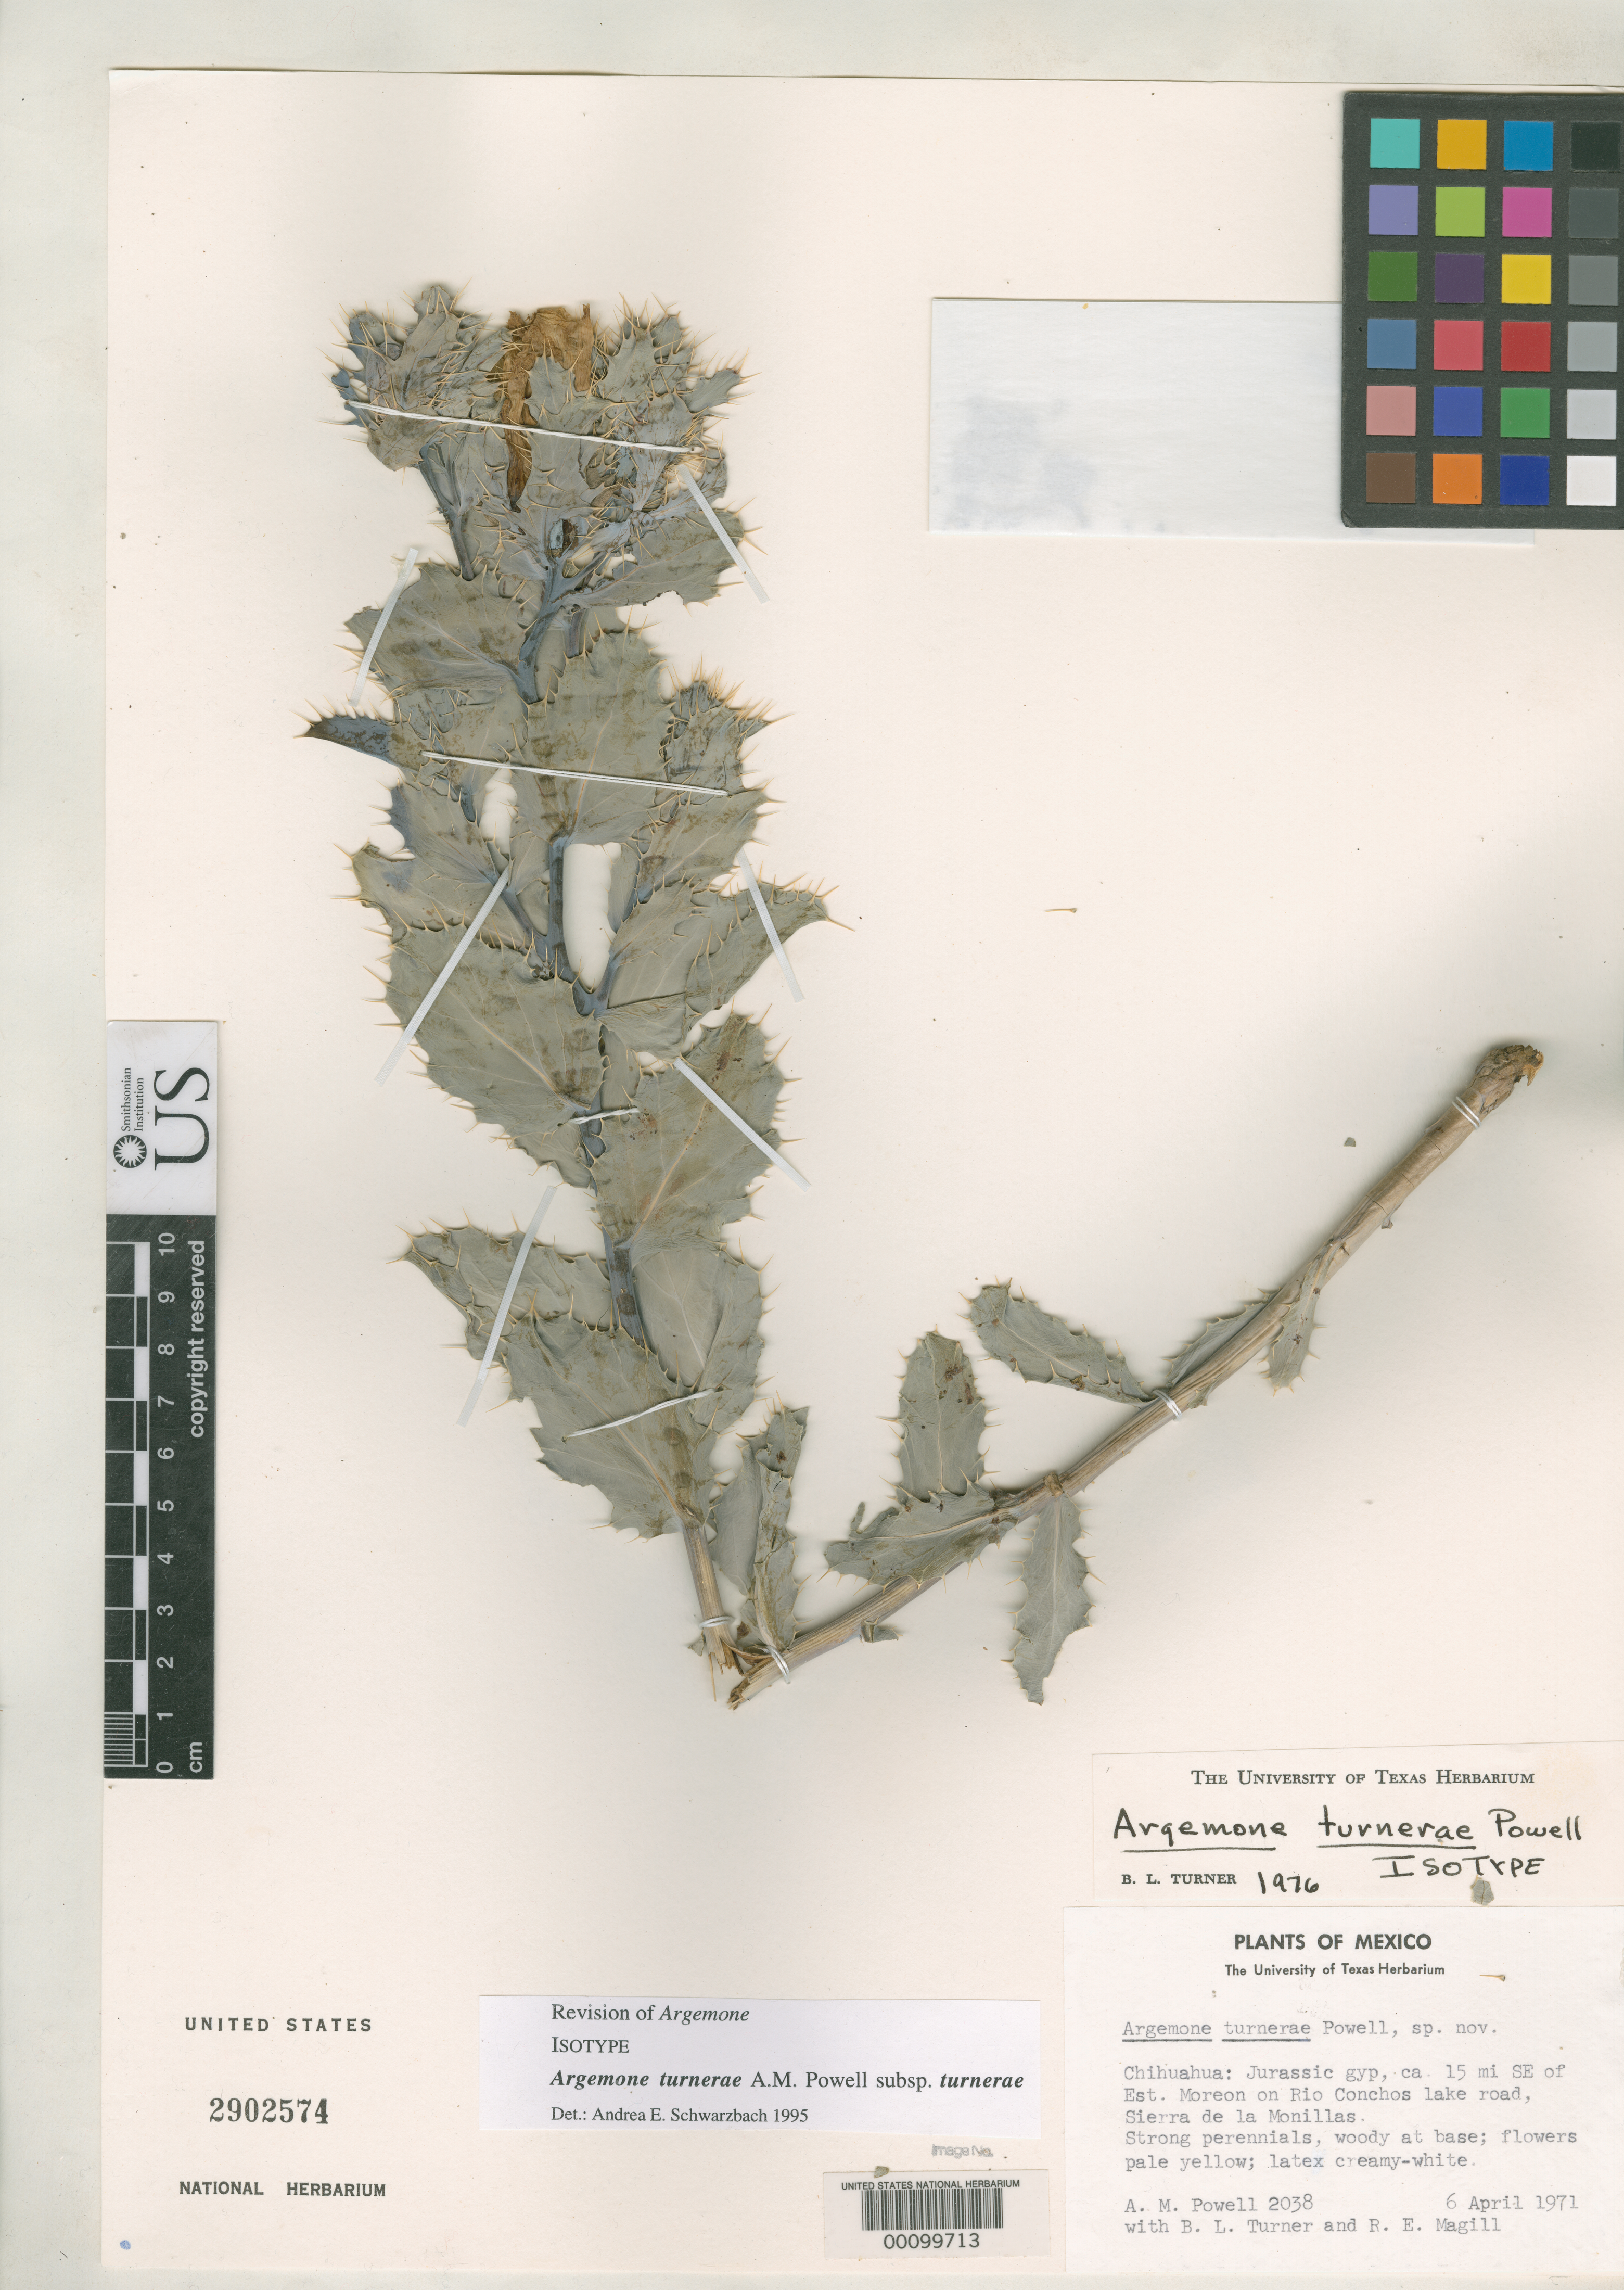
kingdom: Plantae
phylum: Tracheophyta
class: Magnoliopsida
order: Ranunculales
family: Papaveraceae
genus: Argemone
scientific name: Argemone turnerae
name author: A.M. Powell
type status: Isotype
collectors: A. M. Powell, B. L. Turner & R. Magill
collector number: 2038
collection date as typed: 06 Apr 1971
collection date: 1971-04-06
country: Mexico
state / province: Chihuahua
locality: Ca. 15 km SE of est. Moreon on Rio Conchos Lake Road, Sierra de La Minillas.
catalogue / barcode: US 2902574